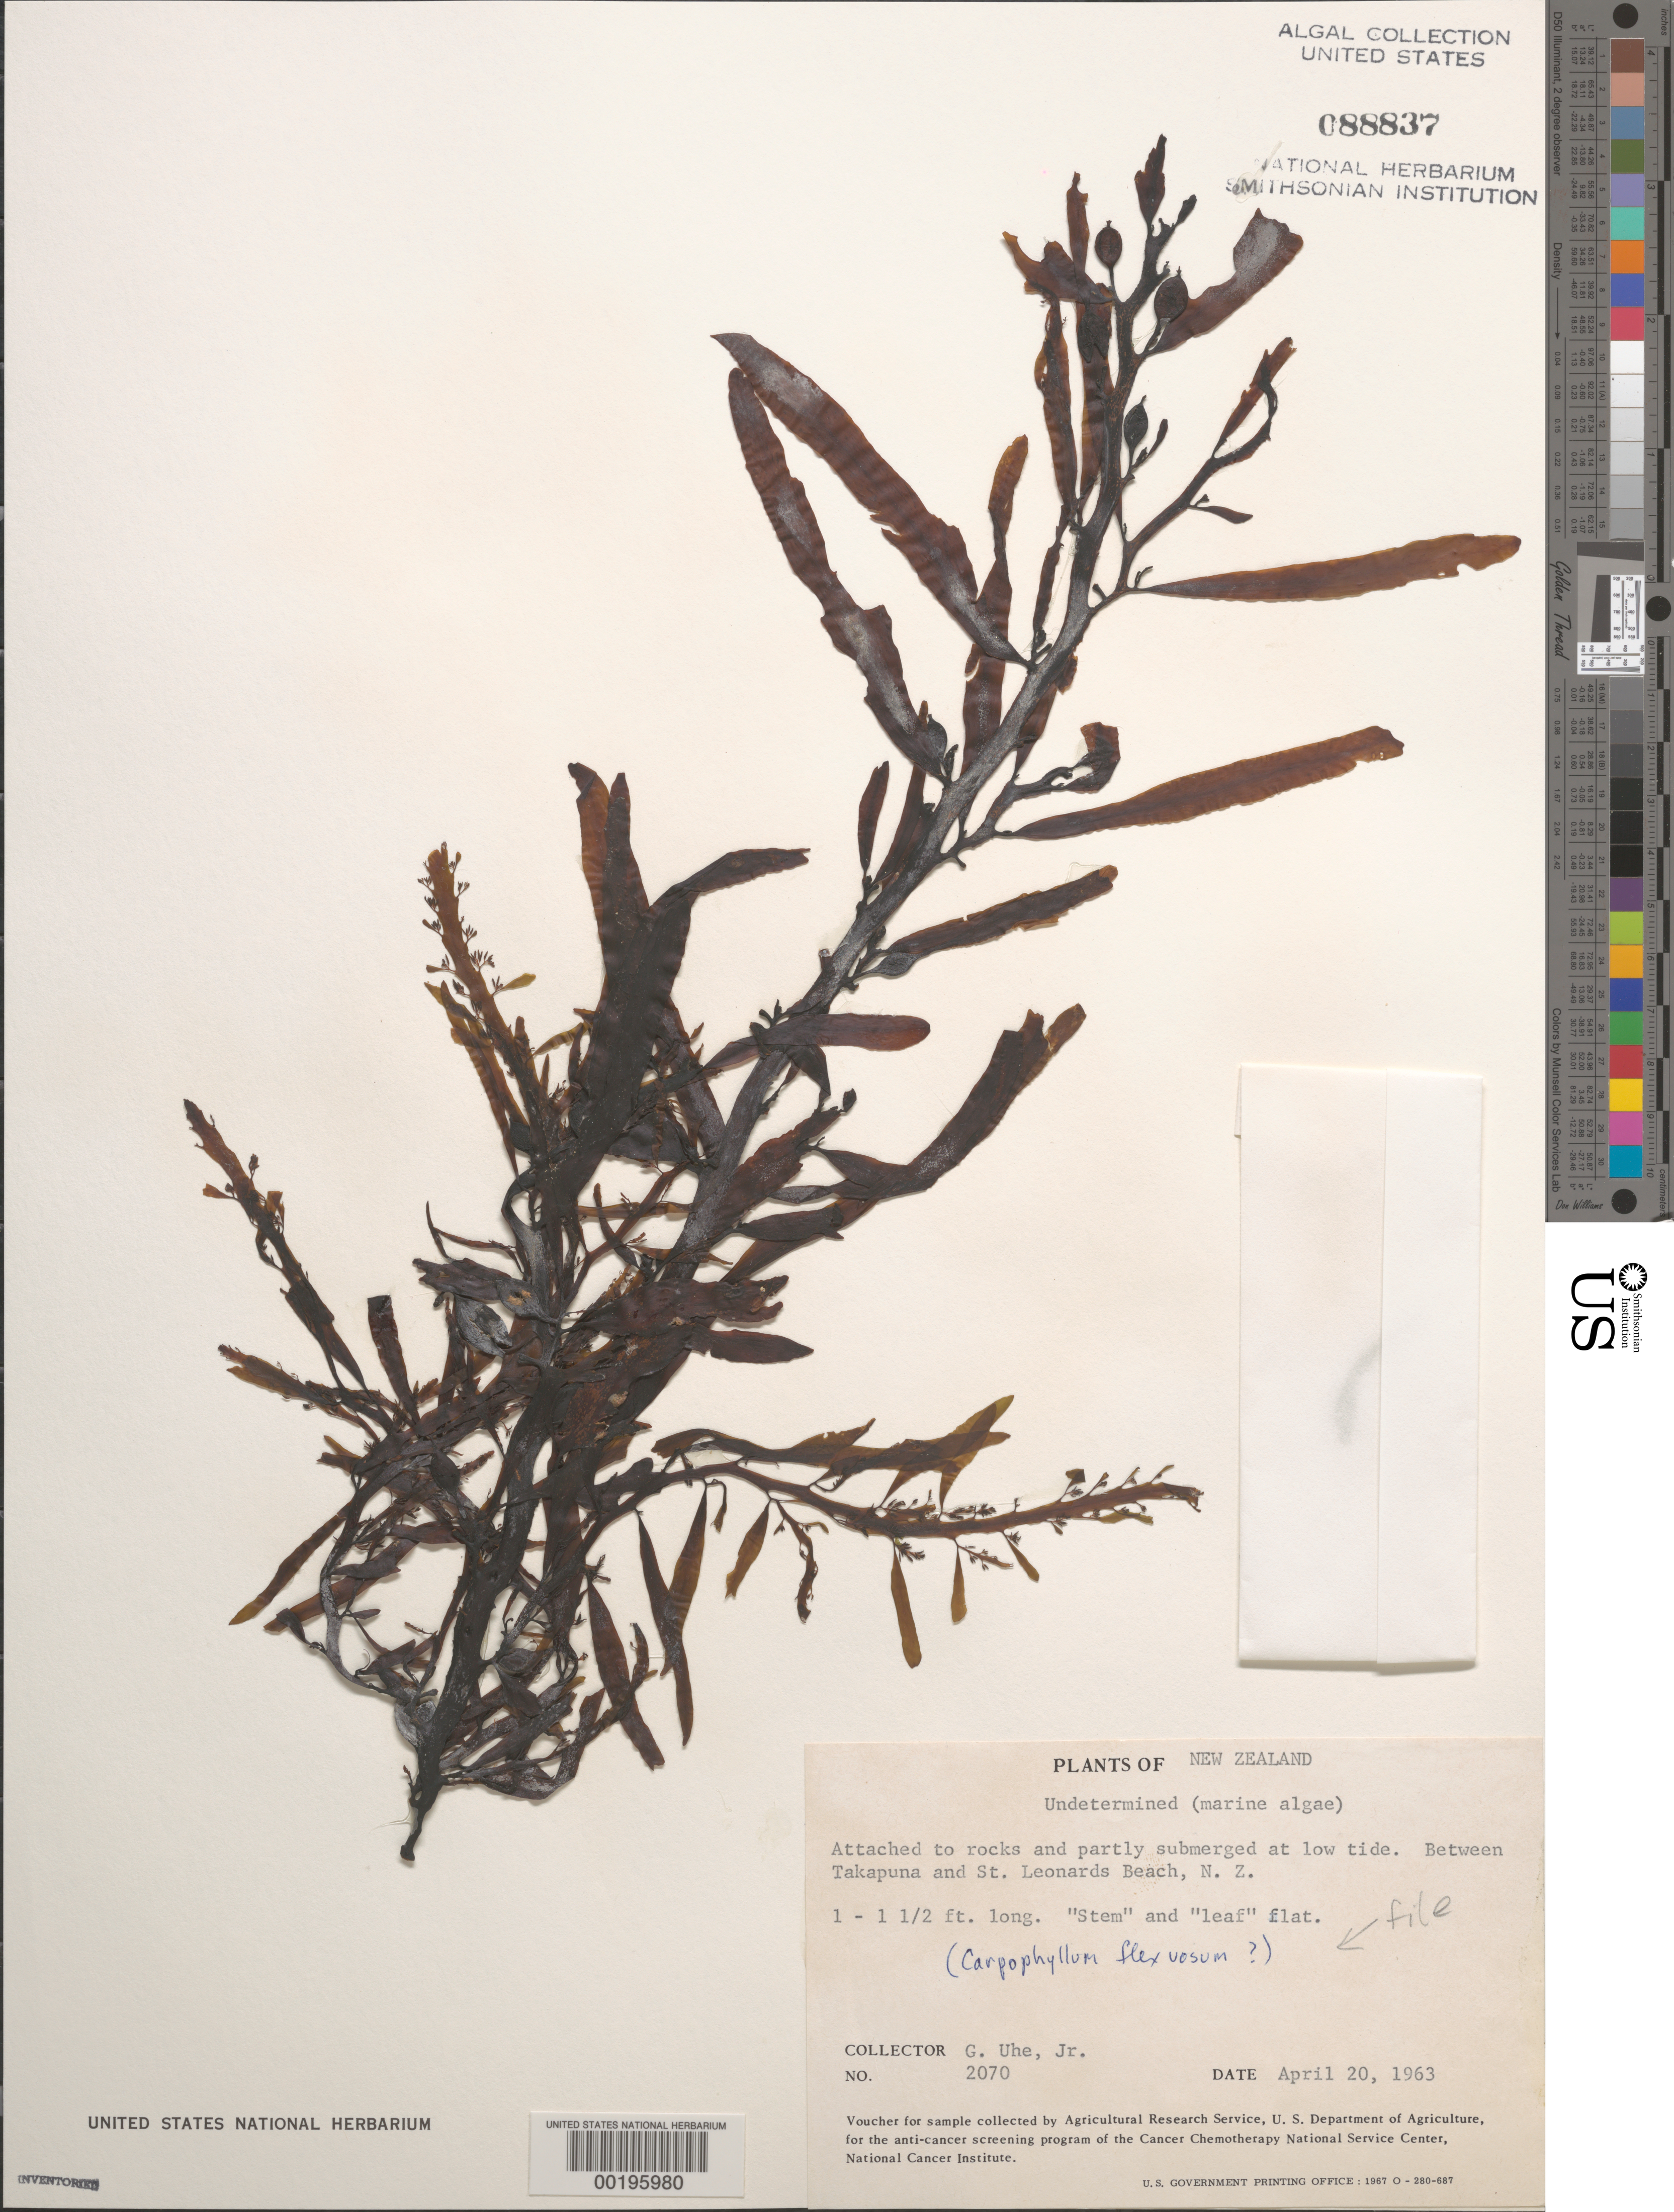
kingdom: Chromista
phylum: Ochrophyta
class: Phaeophyceae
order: Fucales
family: Sargassaceae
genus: Carpophyllum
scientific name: Carpophyllum flexuosum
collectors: G. Uhe Jr.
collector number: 2070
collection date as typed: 20 Apr 1963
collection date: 1963-04-20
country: New Zealand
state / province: Auckland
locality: Between takapuna and st. leonards beaches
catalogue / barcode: US 88837